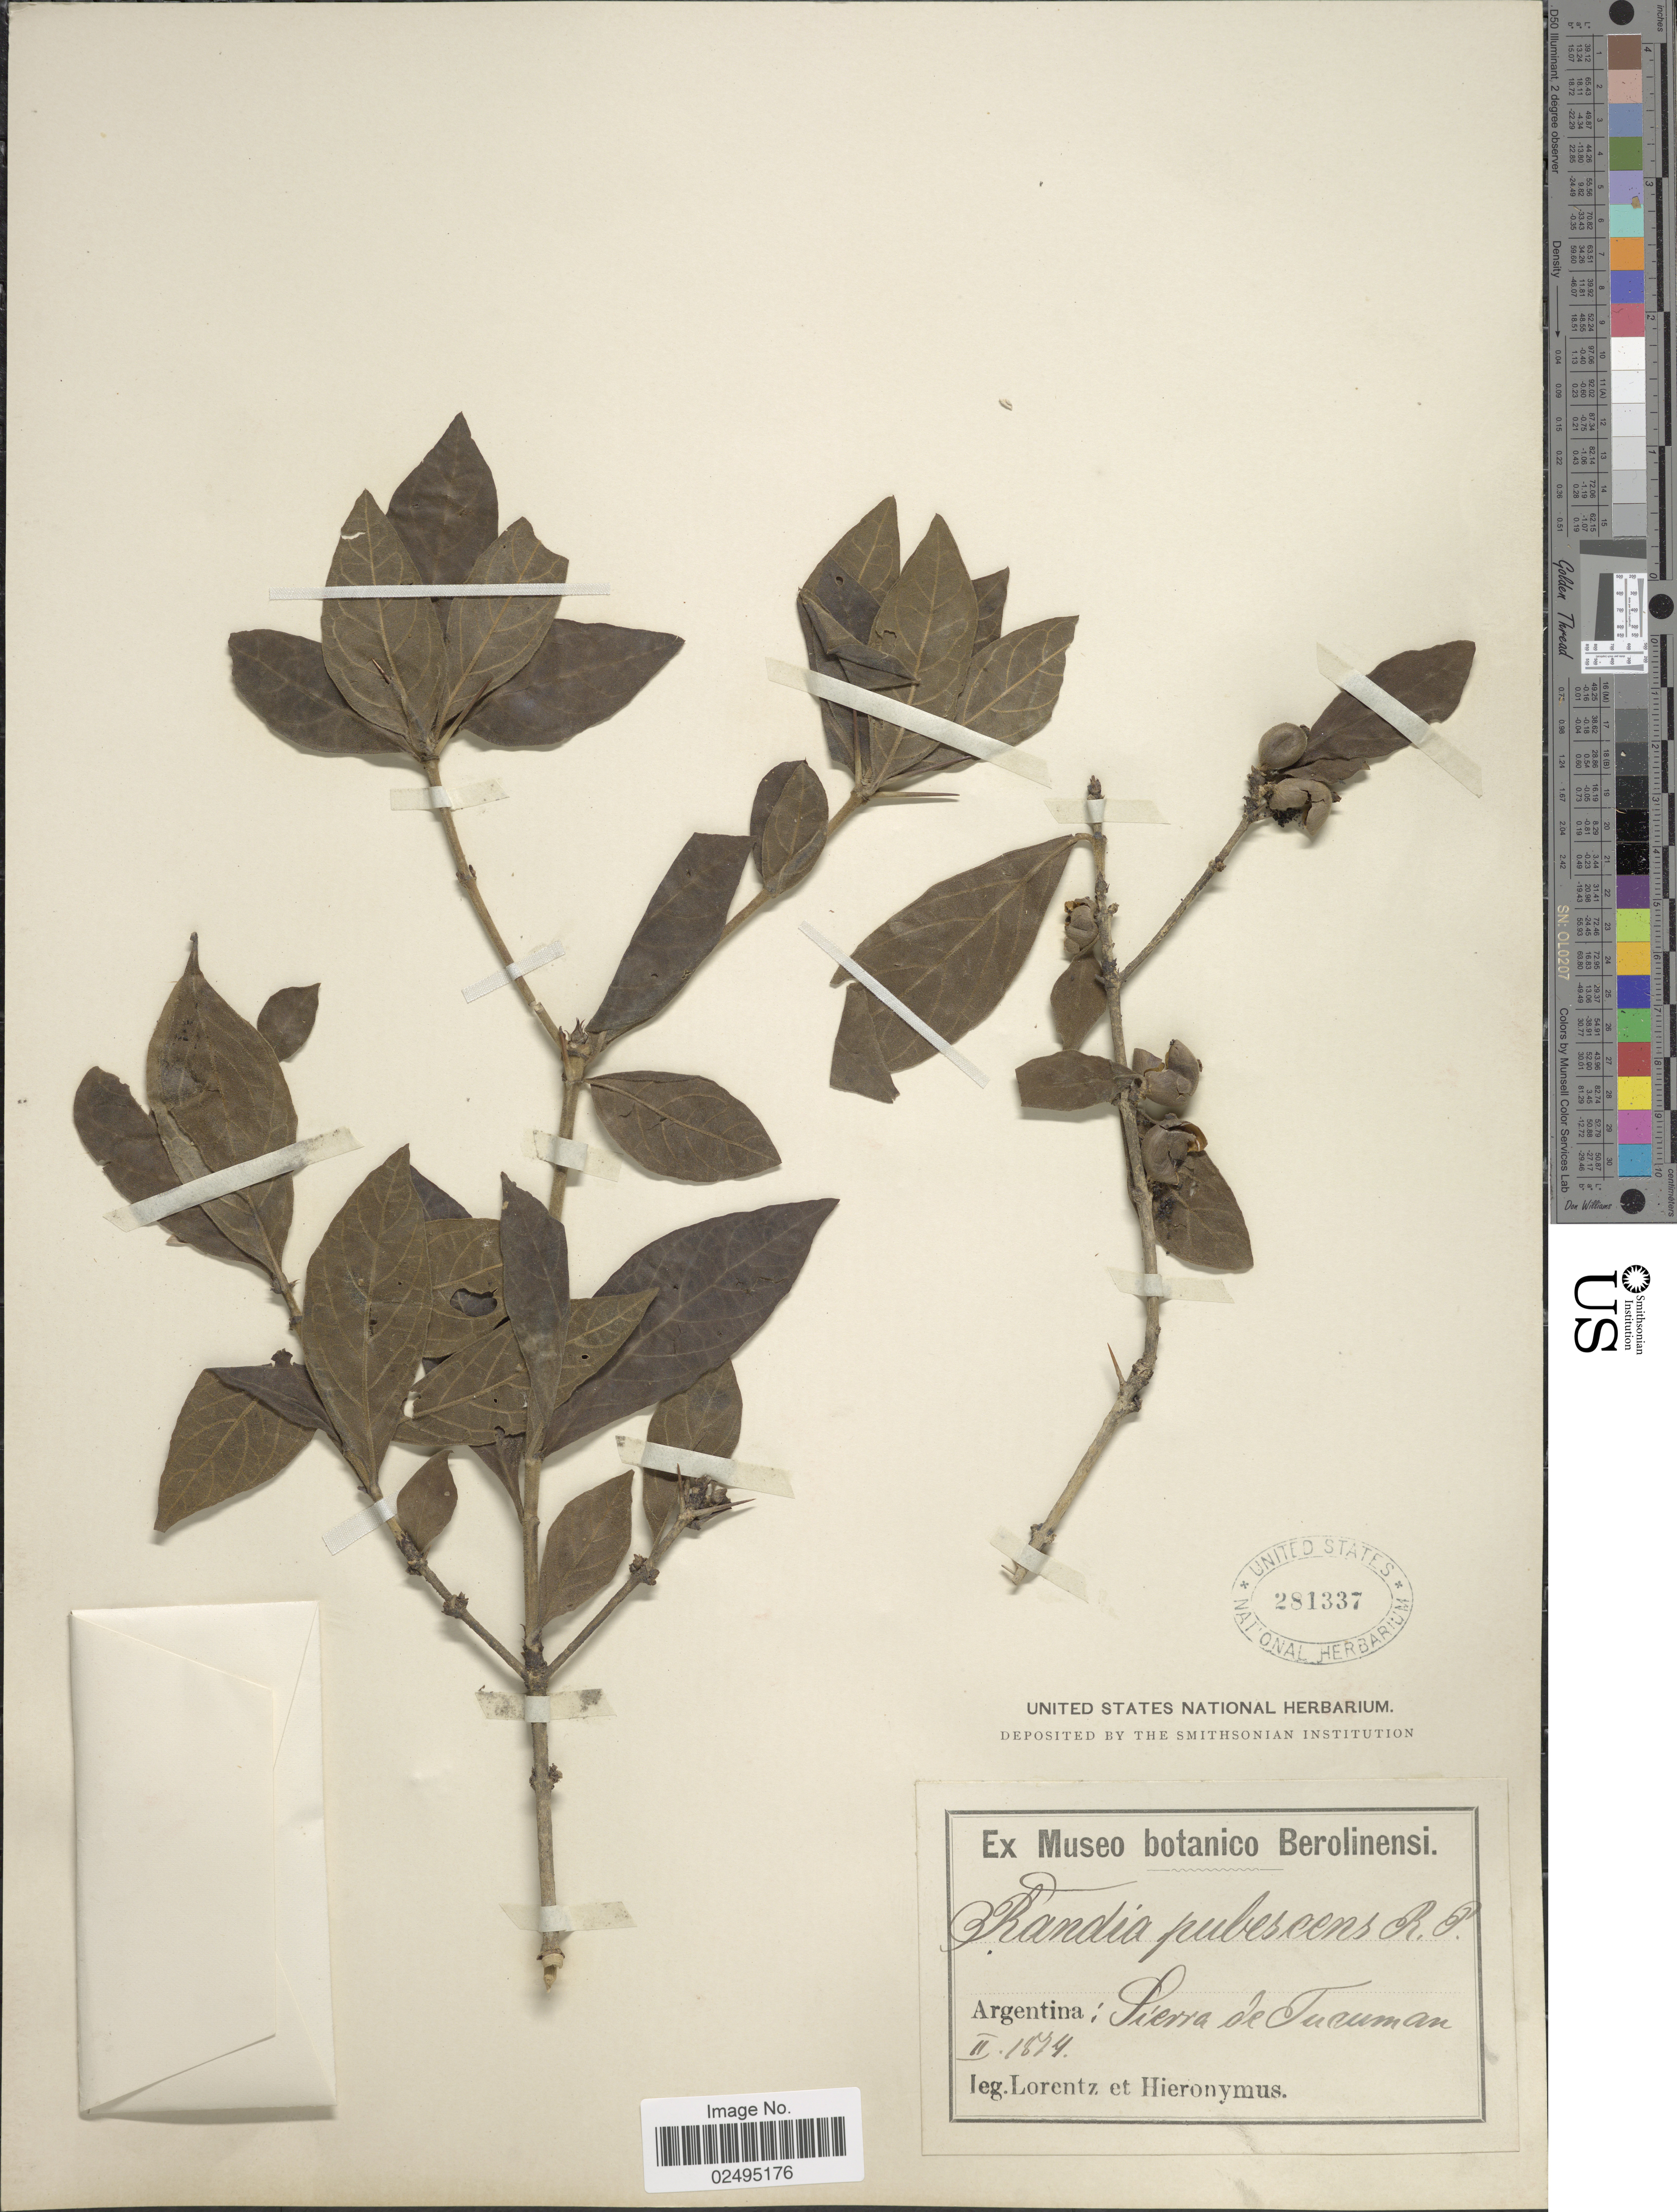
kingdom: Plantae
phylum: Tracheophyta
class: Magnoliopsida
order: Gentianales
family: Rubiaceae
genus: Randia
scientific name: Randia armata var. pubescens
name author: (Kunth) R. Knuth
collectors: -. Lorentz & -. Hieronymus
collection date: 1874-02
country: Argentina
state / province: Tucuman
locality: Sierra de Tucuman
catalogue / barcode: US 281337